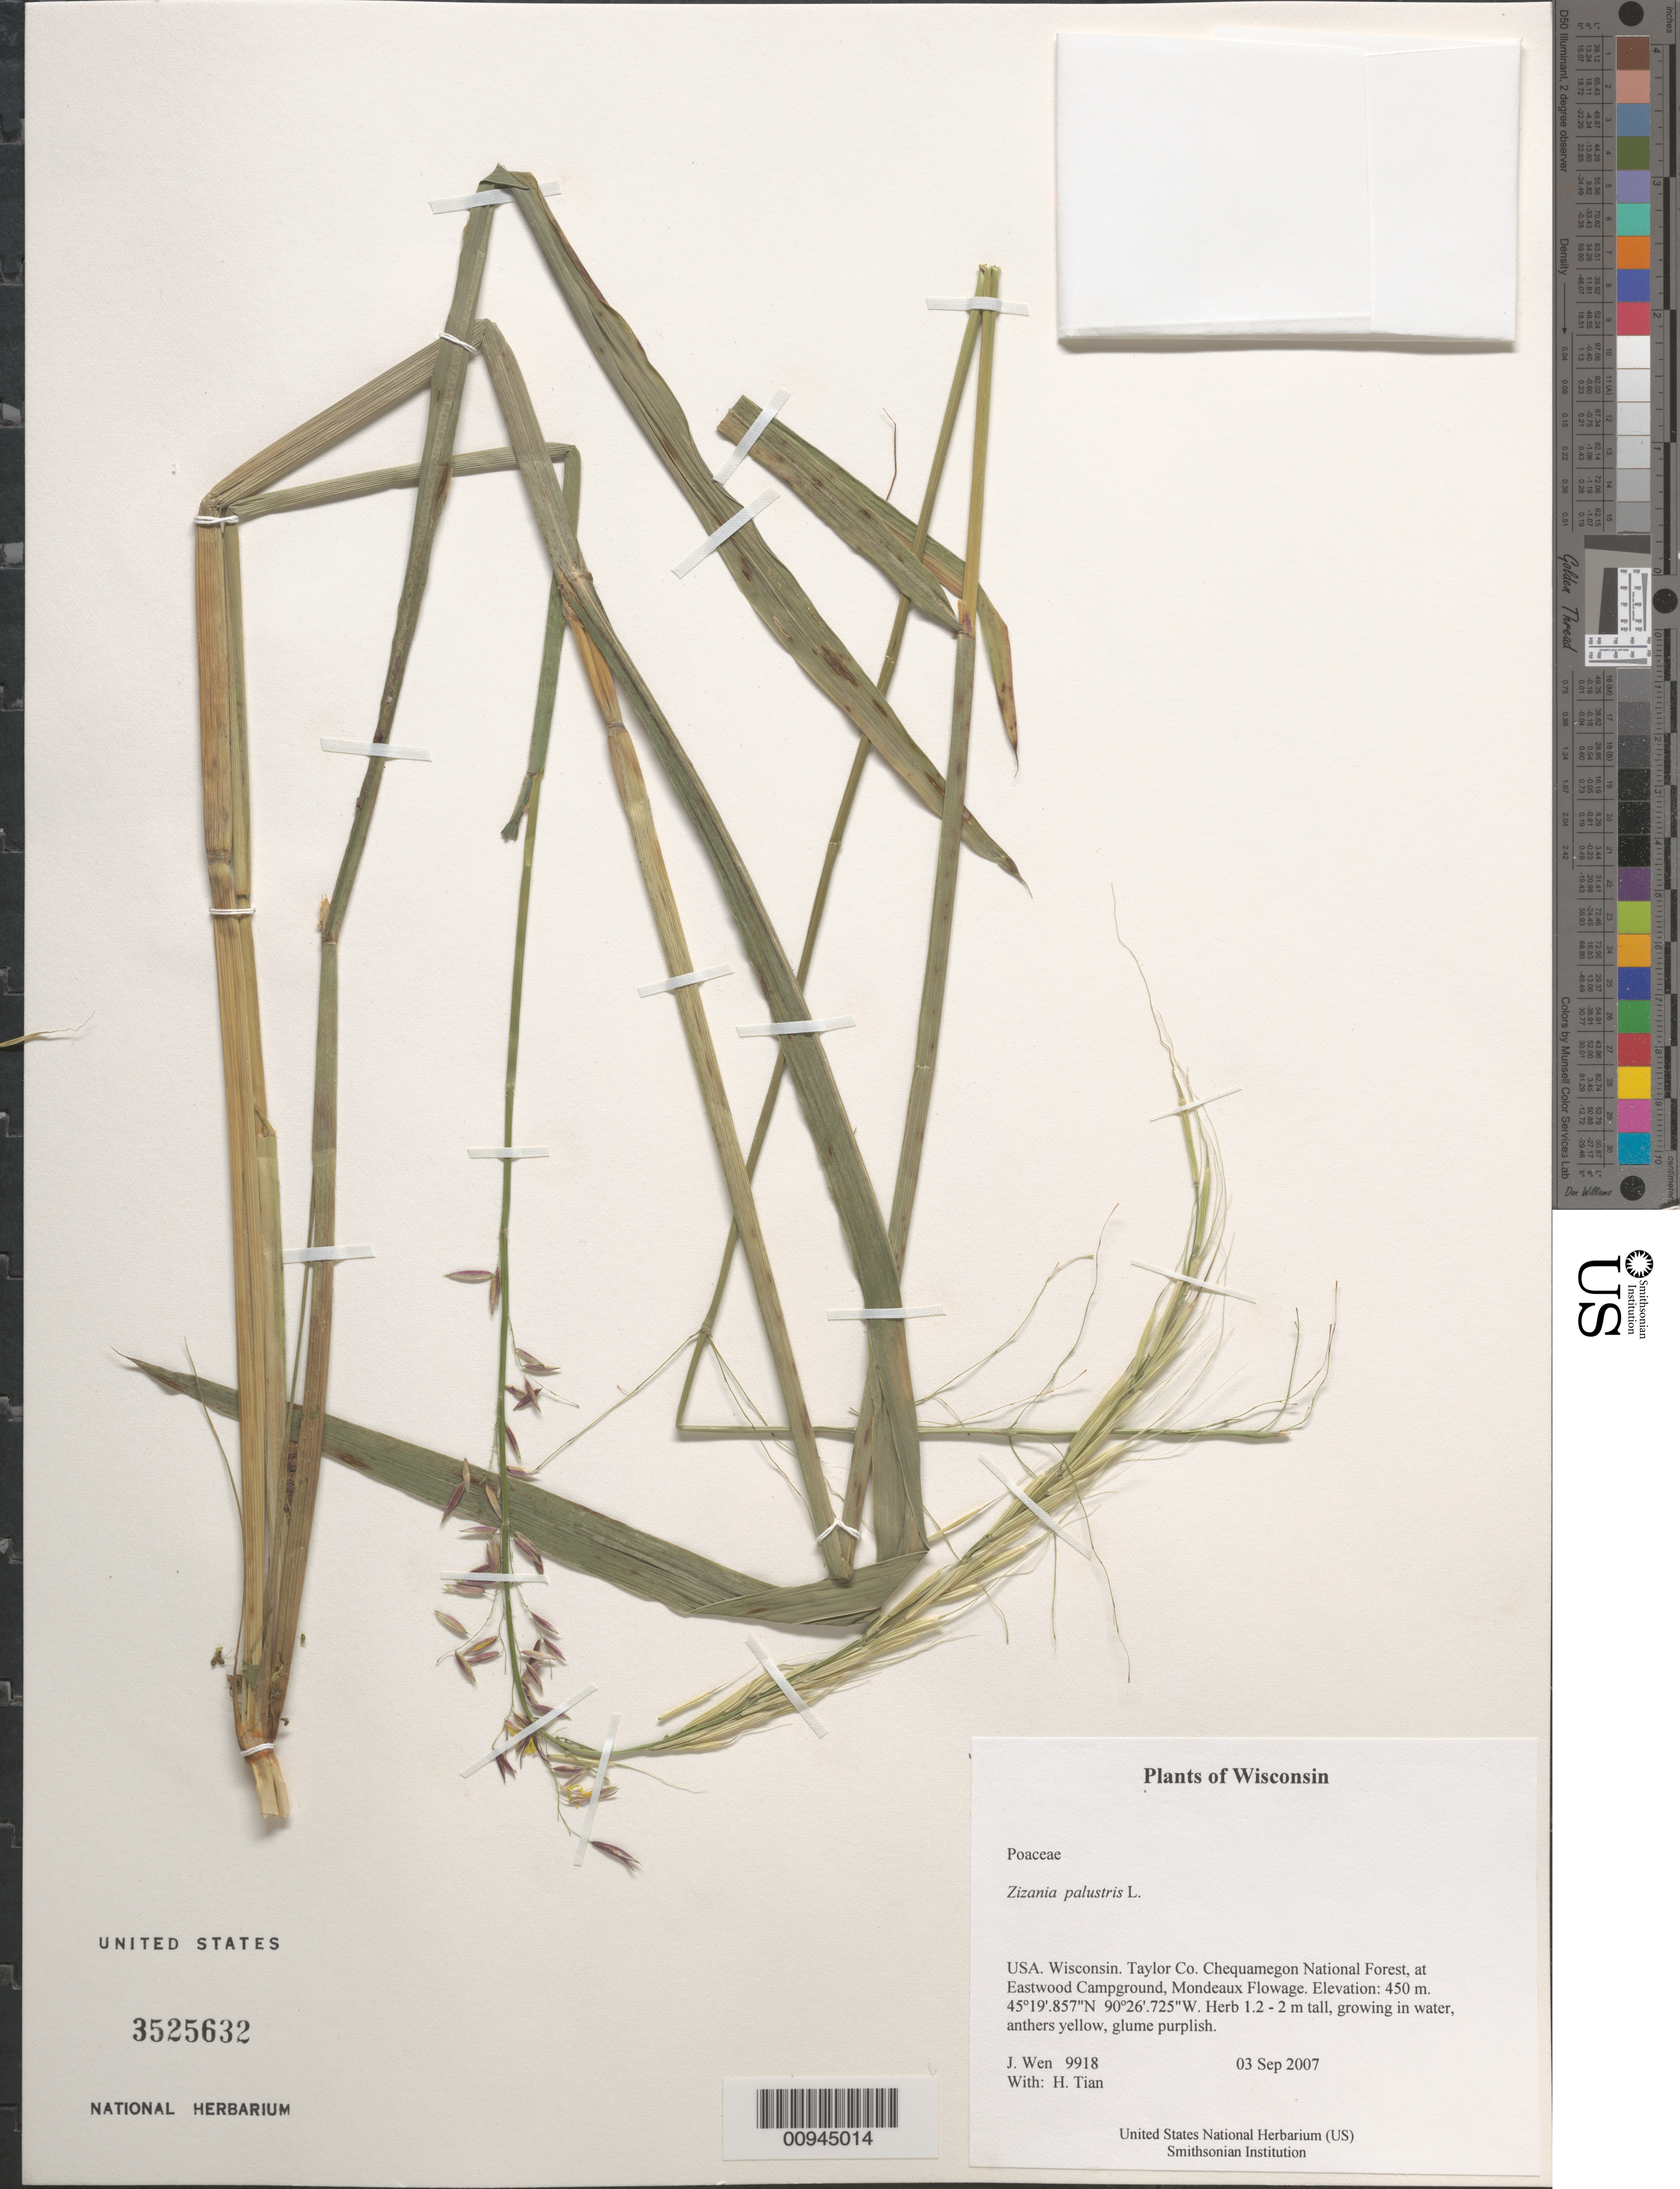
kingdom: Plantae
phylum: Tracheophyta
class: Liliopsida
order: Poales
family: Poaceae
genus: Zizania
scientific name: Zizania palustris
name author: L.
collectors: J. Wen & H. Tian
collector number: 9918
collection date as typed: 03 Sep 2007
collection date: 2007-09-03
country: United States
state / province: Wisconsin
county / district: Taylor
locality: Chequamegon National Forest, at Eastwood Campground, Mondeaux Flowage.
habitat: Growing in water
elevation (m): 450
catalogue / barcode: US 3525632